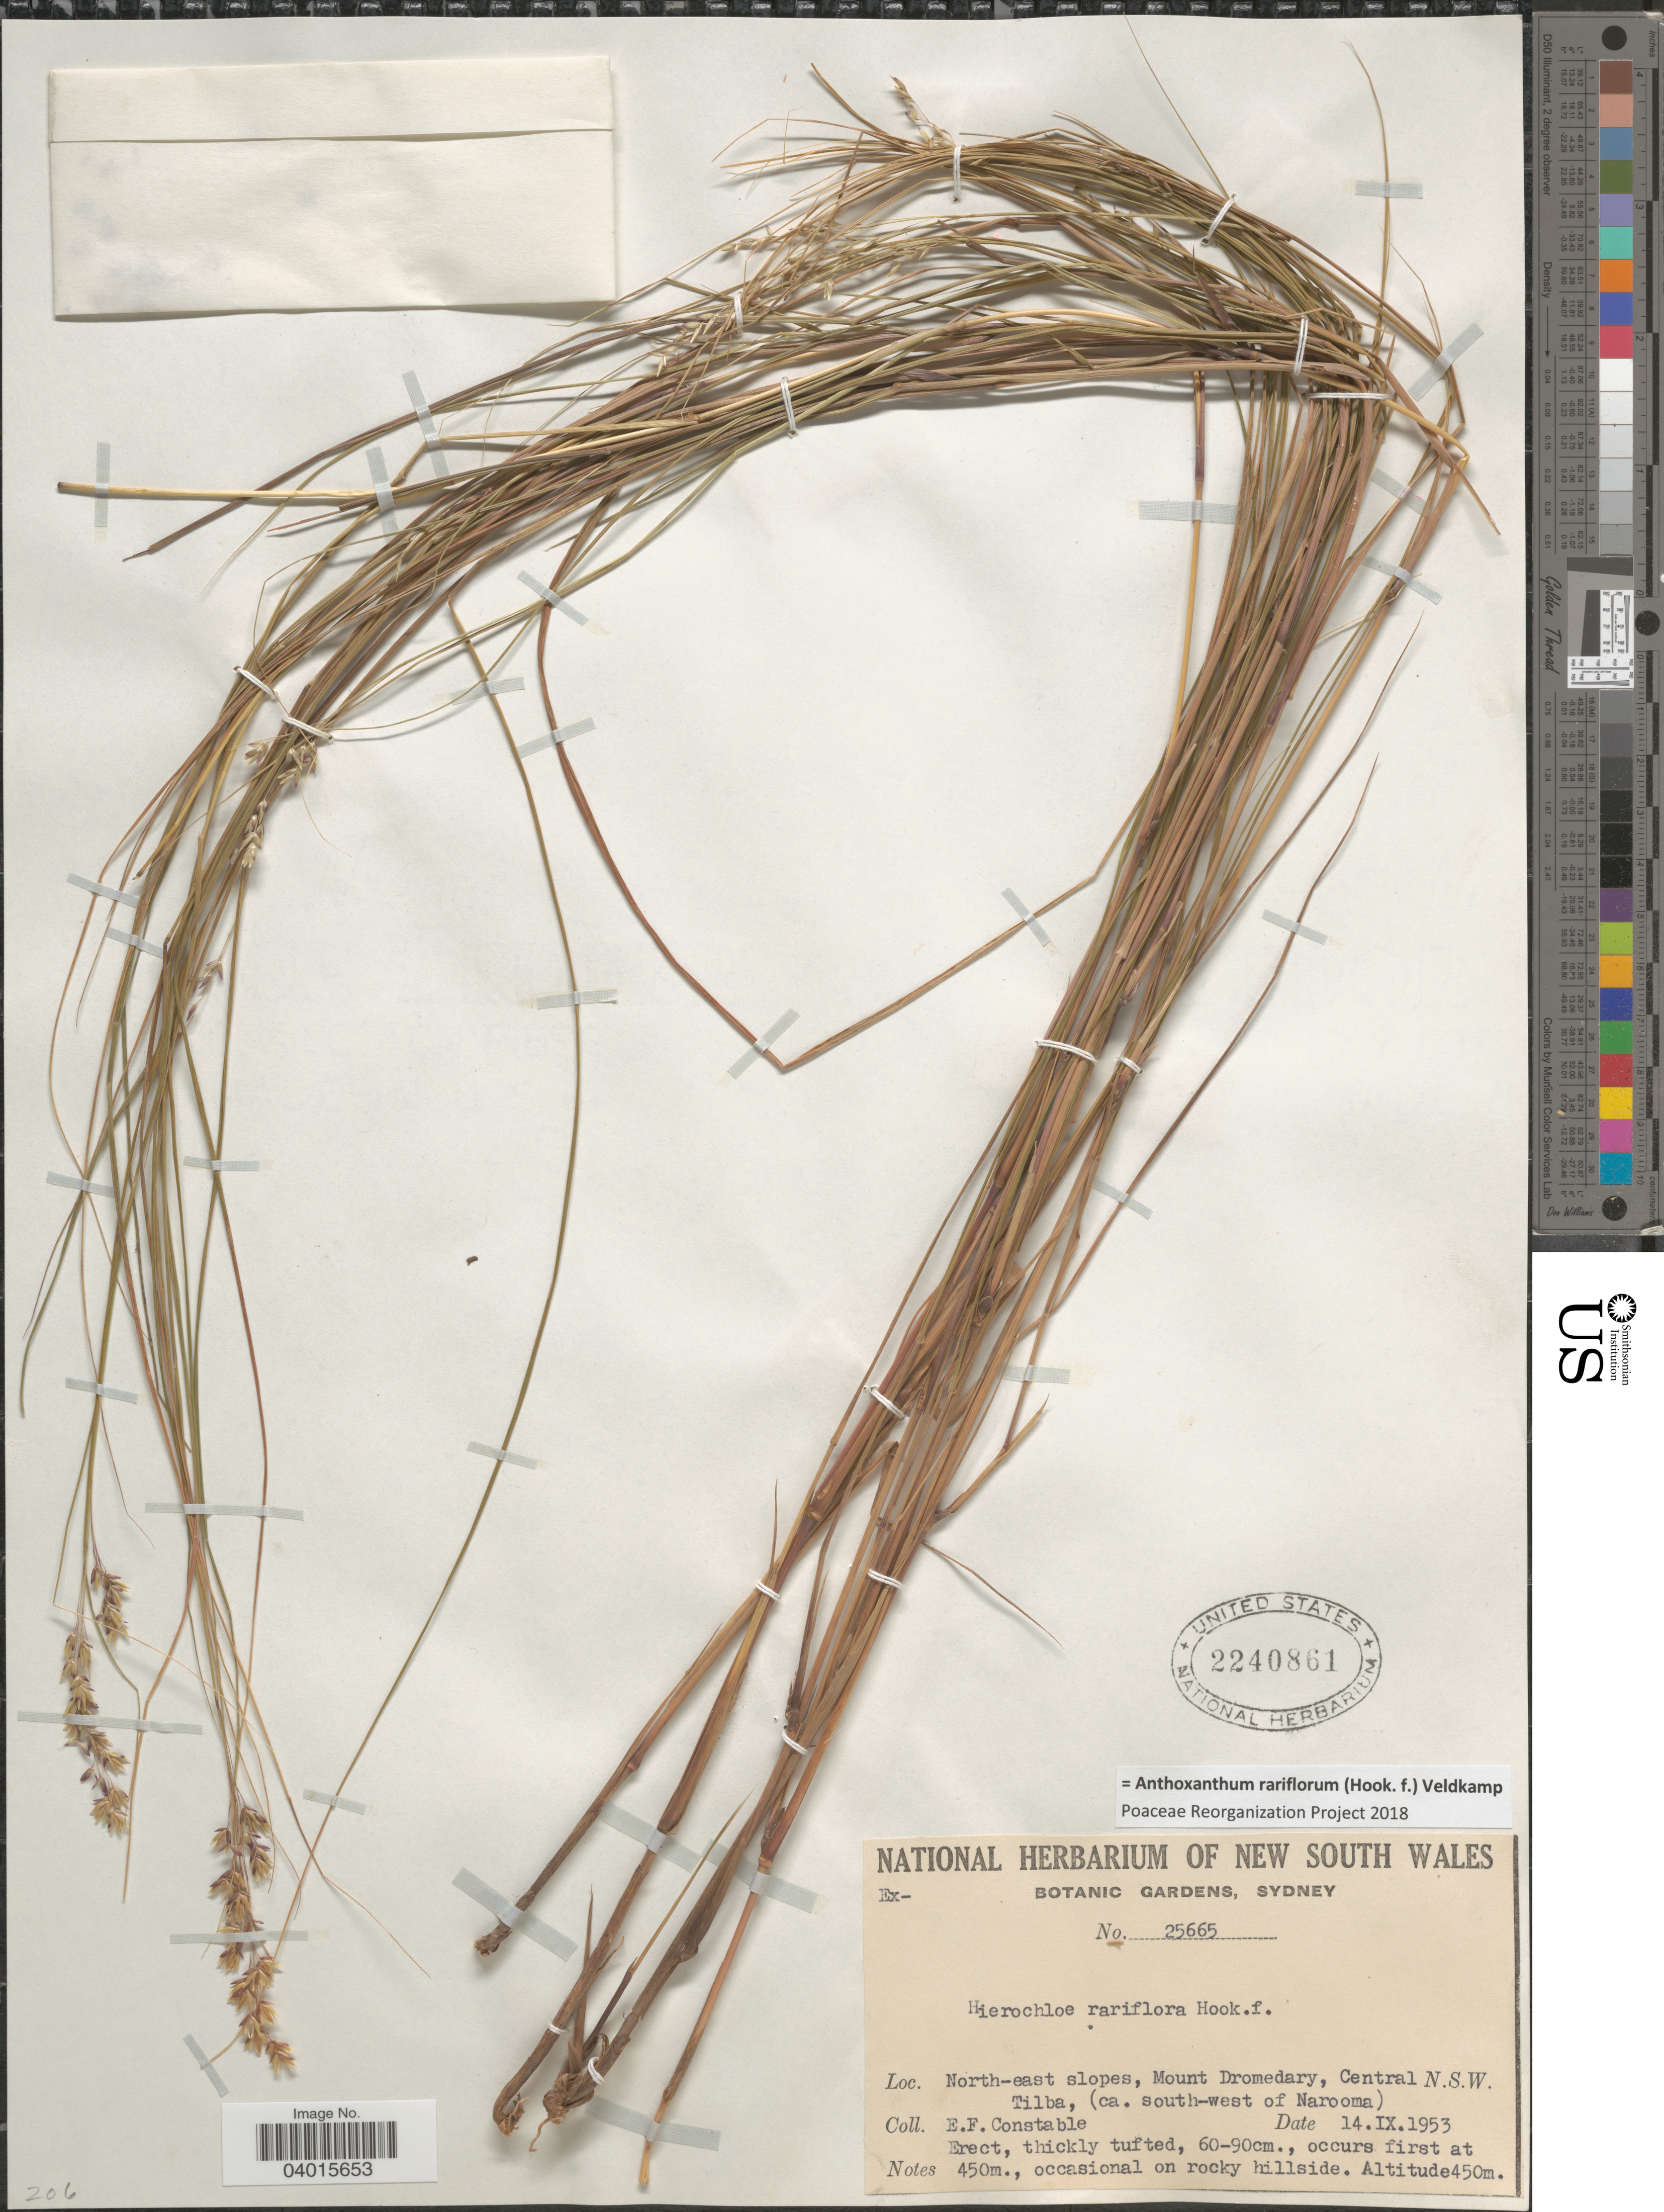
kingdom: Plantae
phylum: Tracheophyta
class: Liliopsida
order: Poales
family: Poaceae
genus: Anthoxanthum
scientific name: Anthoxanthum rariflorum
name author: (Hook. f.) Veldkamp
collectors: E. F. Constable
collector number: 25665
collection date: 1953-09-14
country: Australia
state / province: New South Wales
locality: North-east slopes, Mount Dromeday, Central Tilba, (ca. south-west of Narooma).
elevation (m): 450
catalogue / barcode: US 2240861